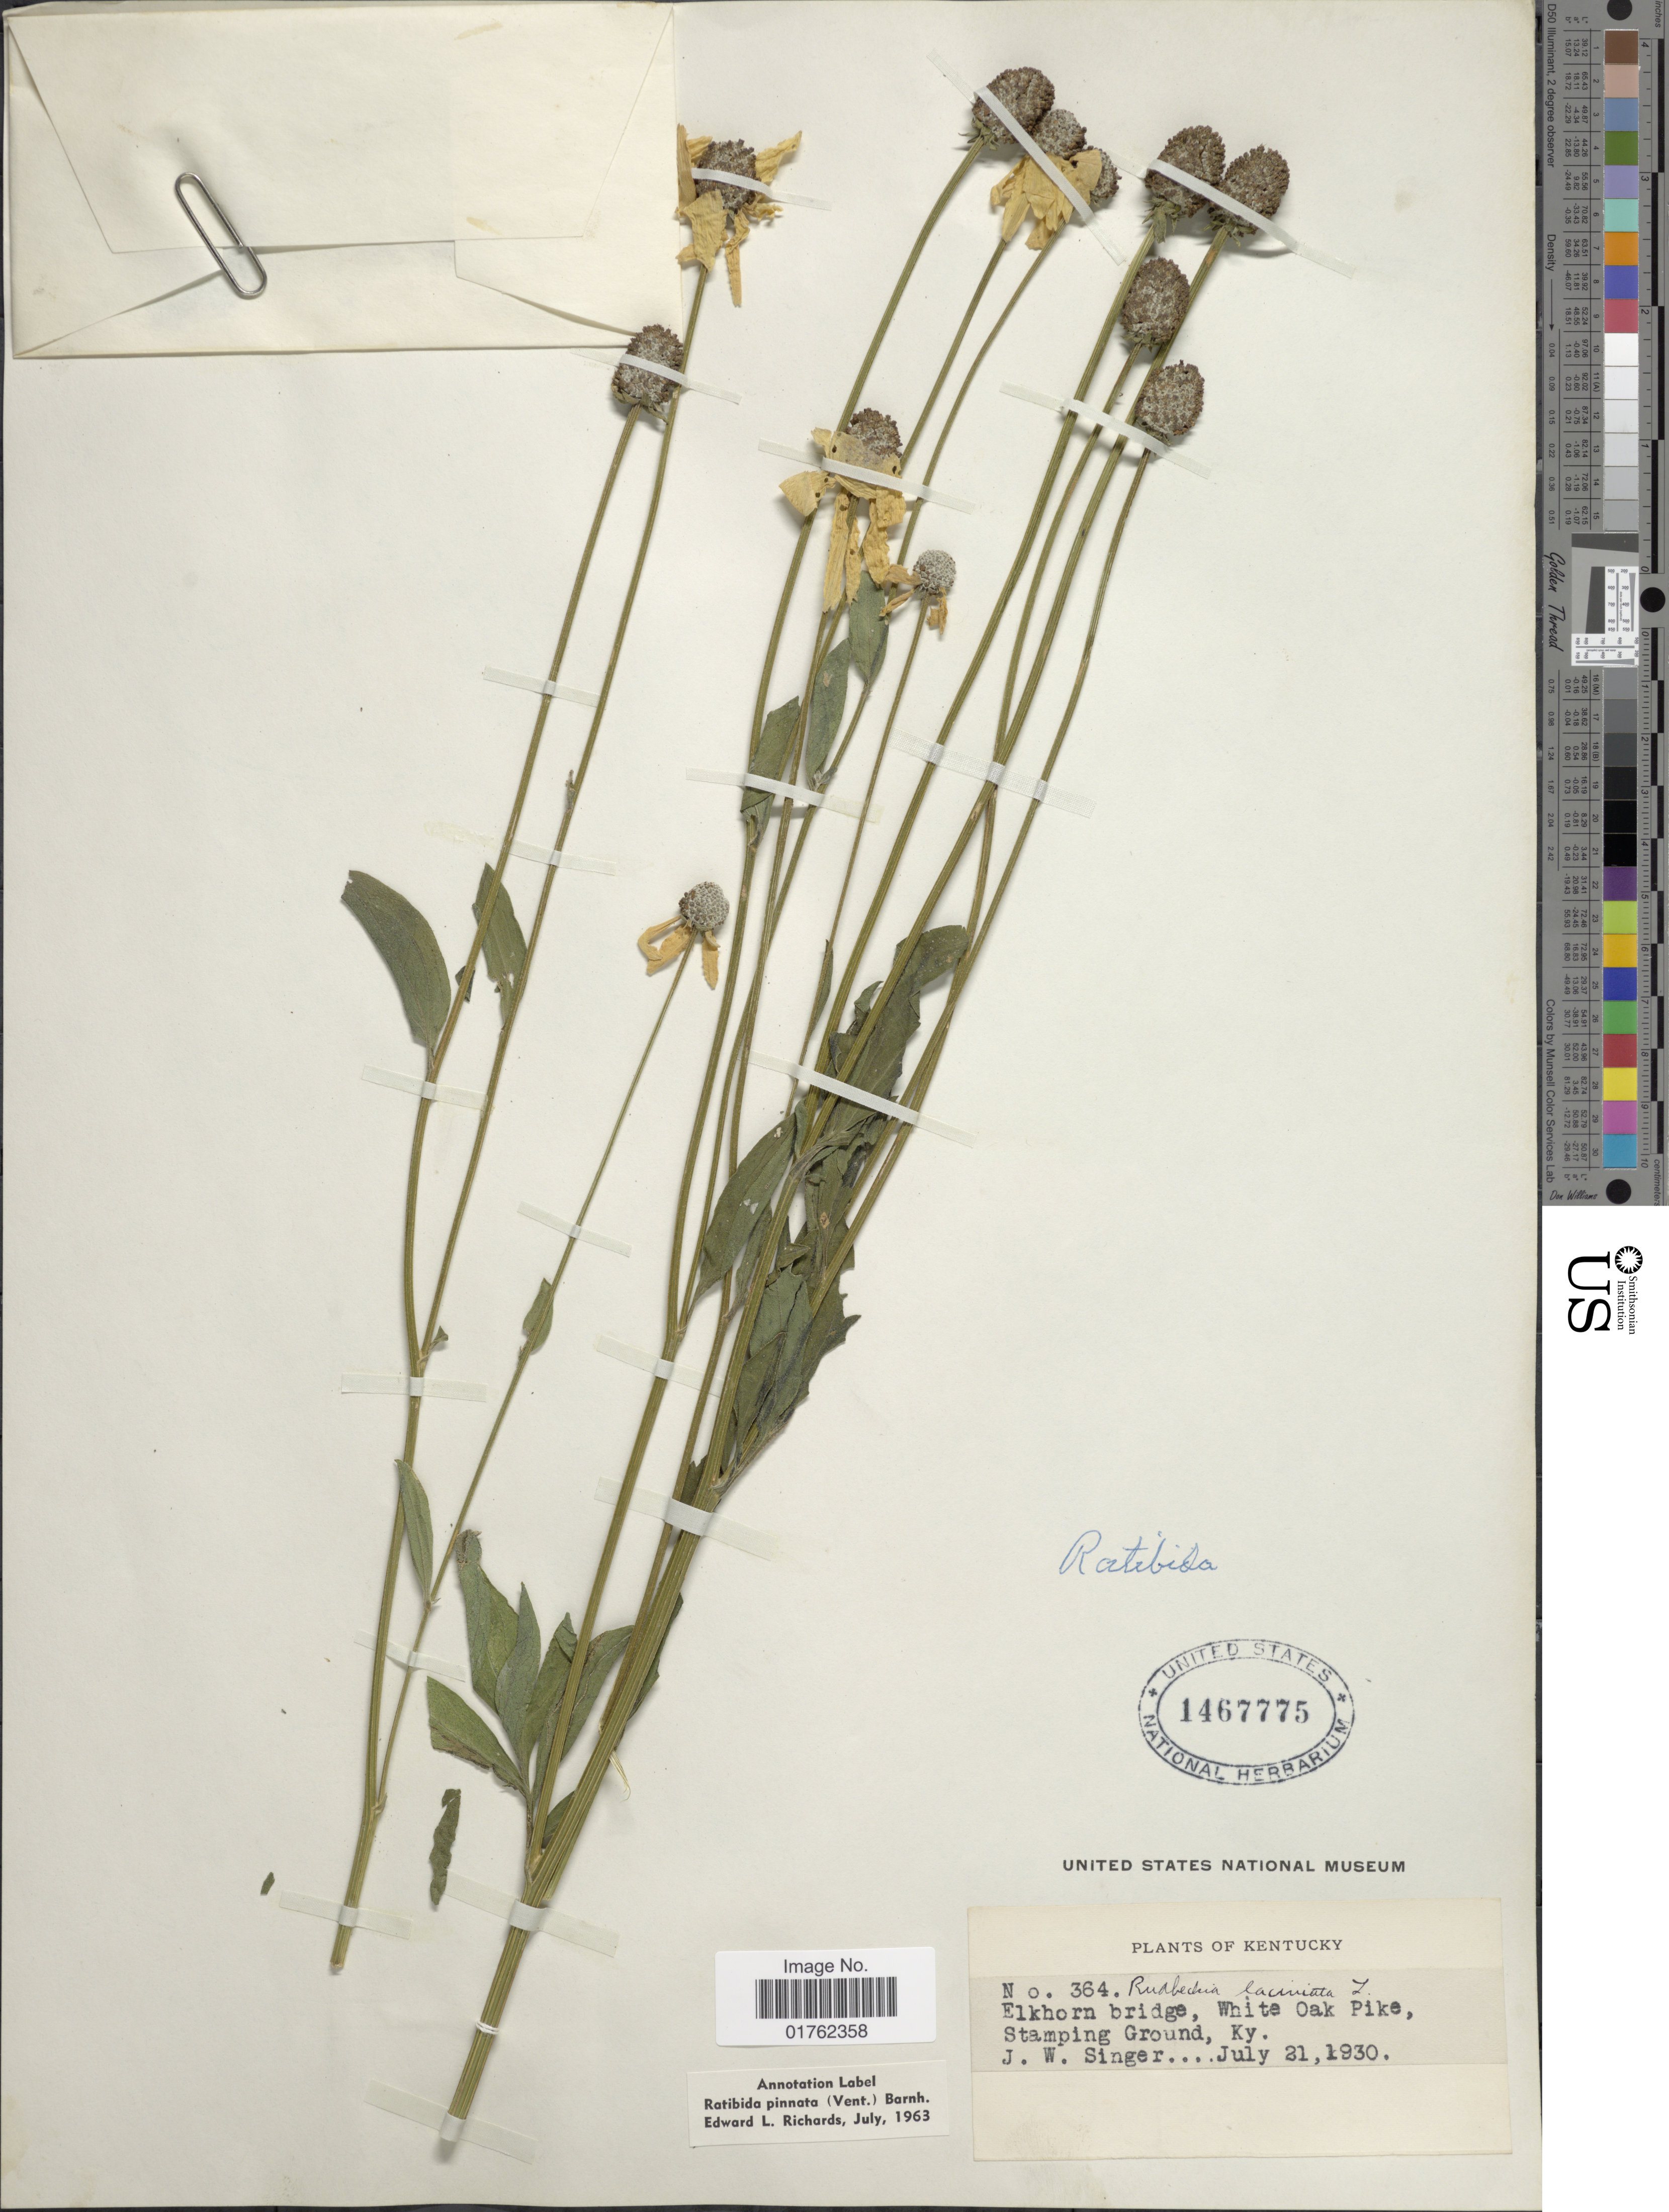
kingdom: Plantae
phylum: Tracheophyta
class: Magnoliopsida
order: Asterales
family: Asteraceae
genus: Ratibida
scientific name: Ratibida pinnata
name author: (Vent.) Barnhart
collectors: J. EW. Singer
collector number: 364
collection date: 1930-07-21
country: United States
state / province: Kentucky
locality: Elkhorn bridge, Stamping Ground, Ky.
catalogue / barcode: US 1467775